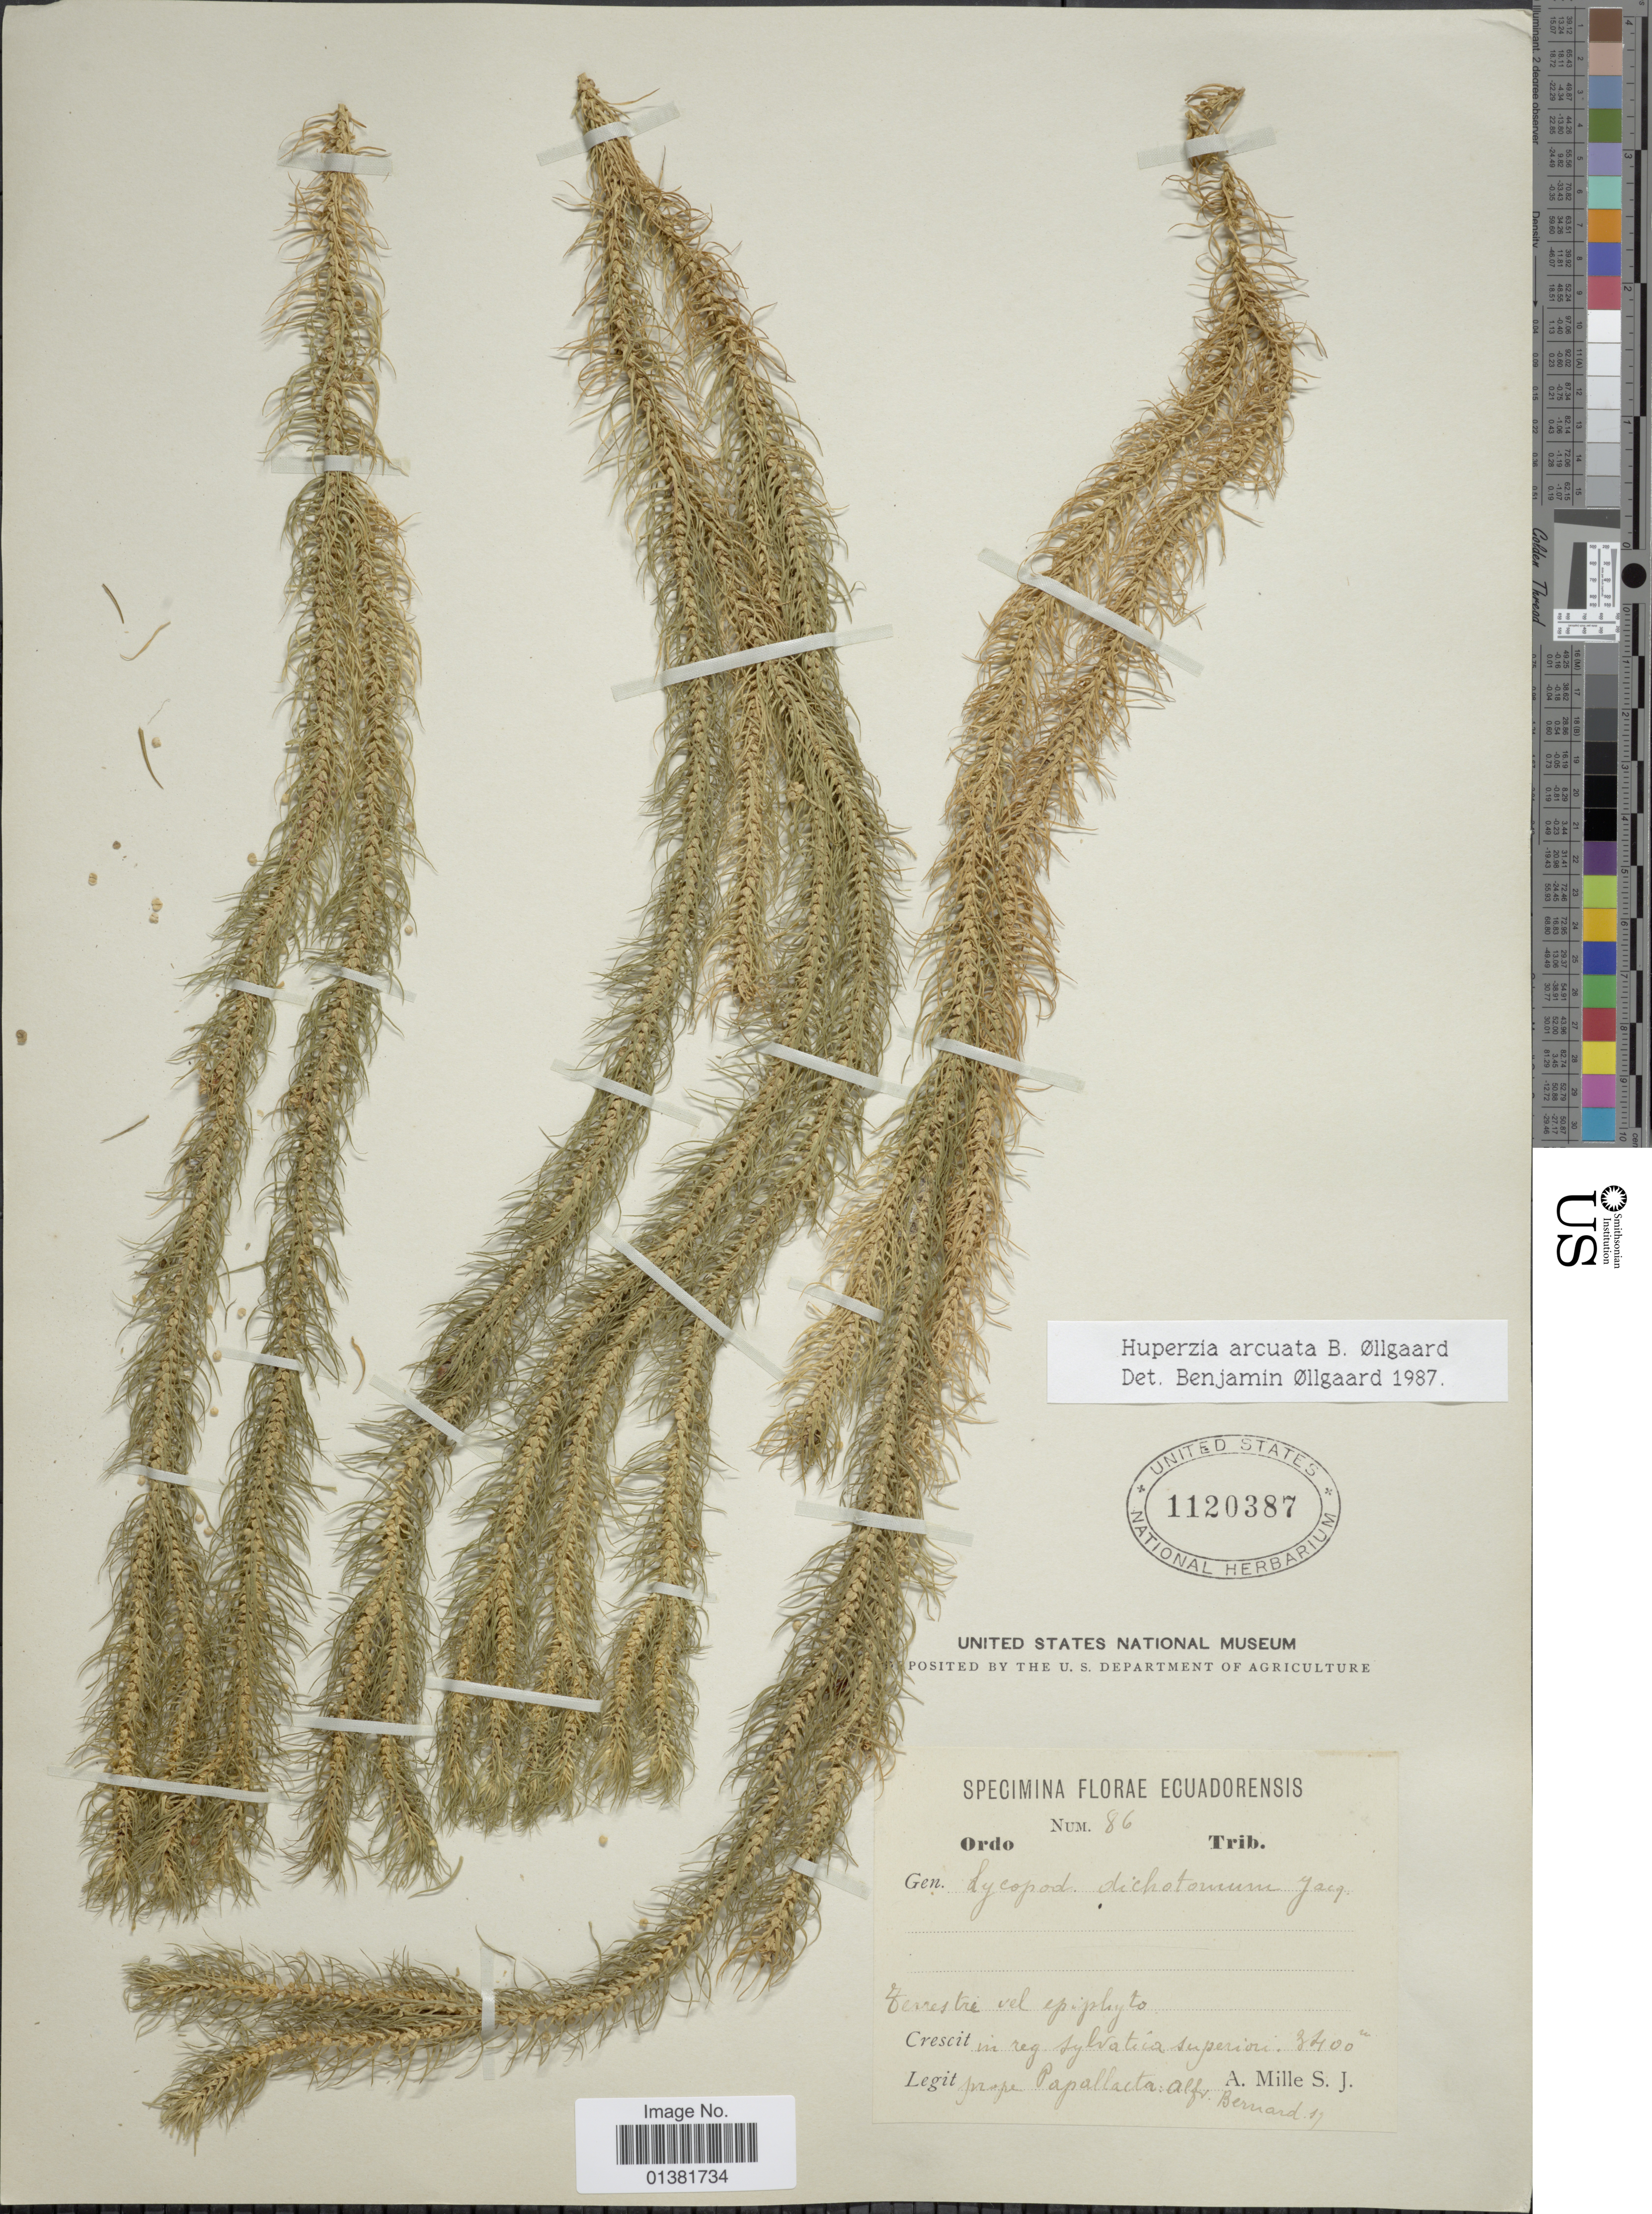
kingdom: Plantae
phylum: Tracheophyta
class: Lycopodiopsida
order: Lycopodiales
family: Lycopodiaceae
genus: Phlegmariurus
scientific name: Phlegmariurus arcuatus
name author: (B. Øllg.) B. Øllg.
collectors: A. Mille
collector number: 86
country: Ecuador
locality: In reg sylvatica superiori, prope Papallacta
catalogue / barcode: US 1120387